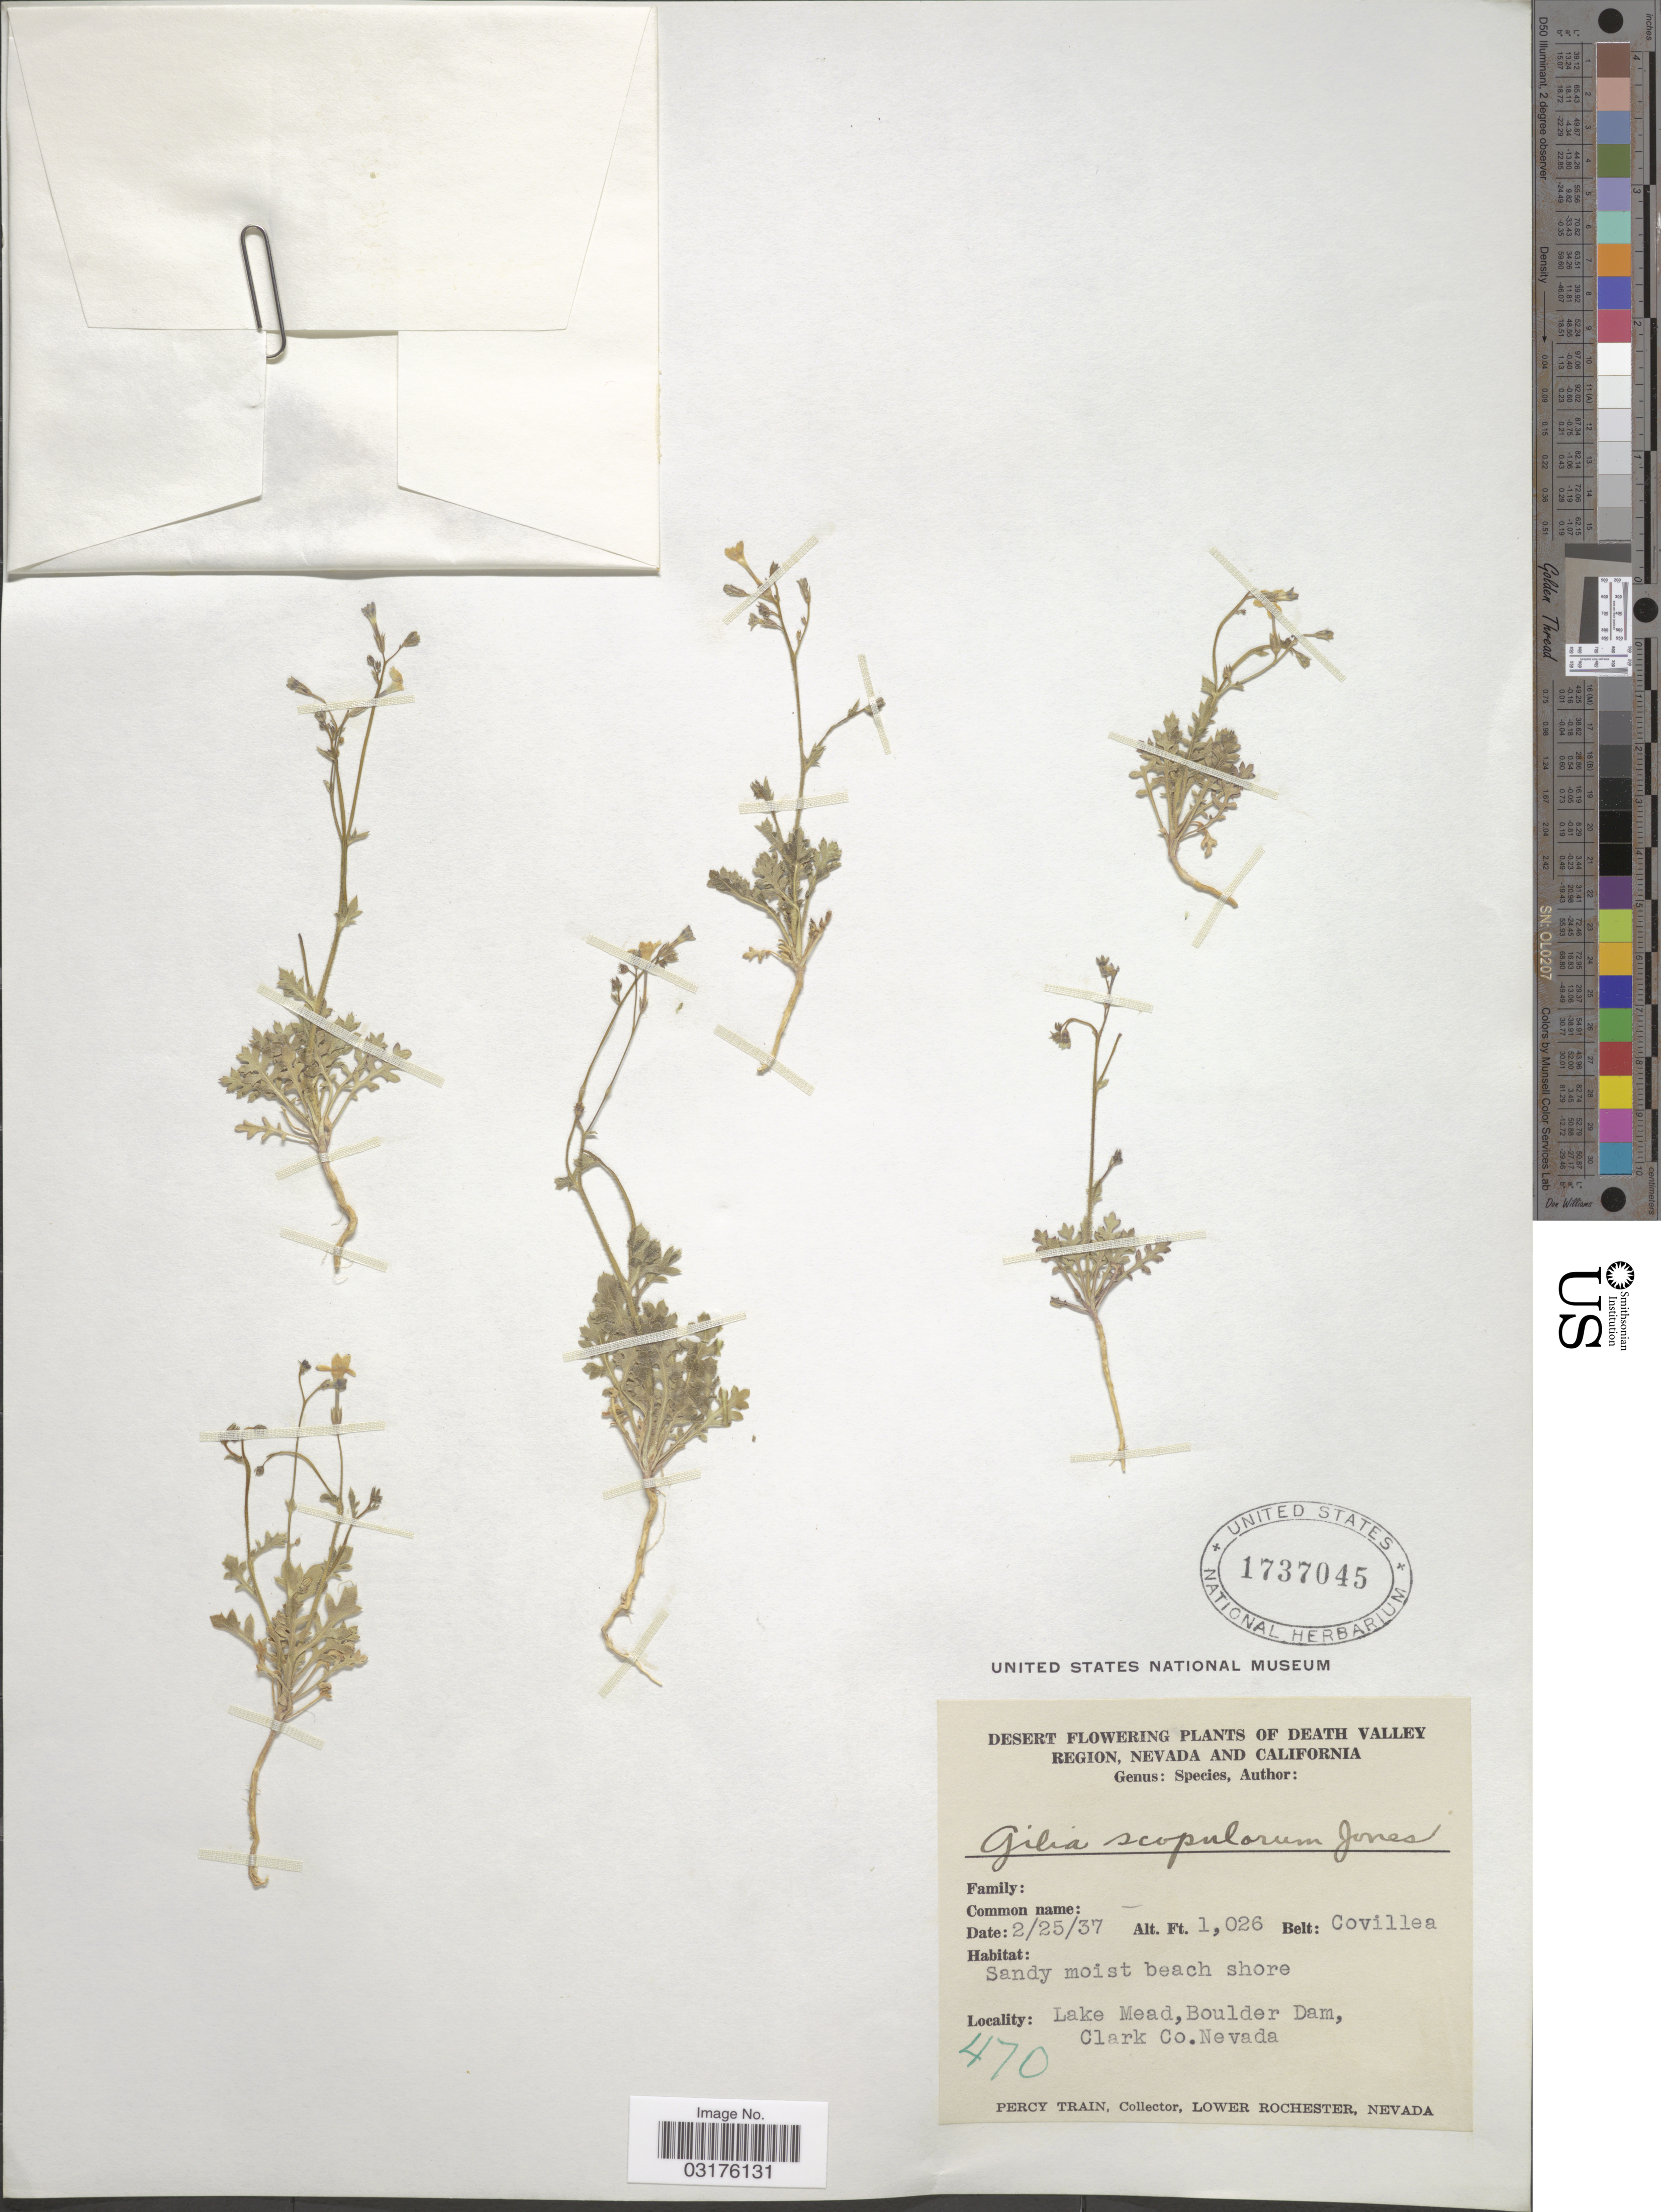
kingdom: Plantae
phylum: Tracheophyta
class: Magnoliopsida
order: Ericales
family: Polemoniaceae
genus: Gilia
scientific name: Gilia scopulorum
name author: M.E. Jones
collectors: P. Train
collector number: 470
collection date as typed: Transcribed d/m/y: 25/2/37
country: United States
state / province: Nevada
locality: Death Valley Region, Lake Mead, Boukder Dam, Clark Co., Nevada.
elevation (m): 313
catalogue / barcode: US 1737045